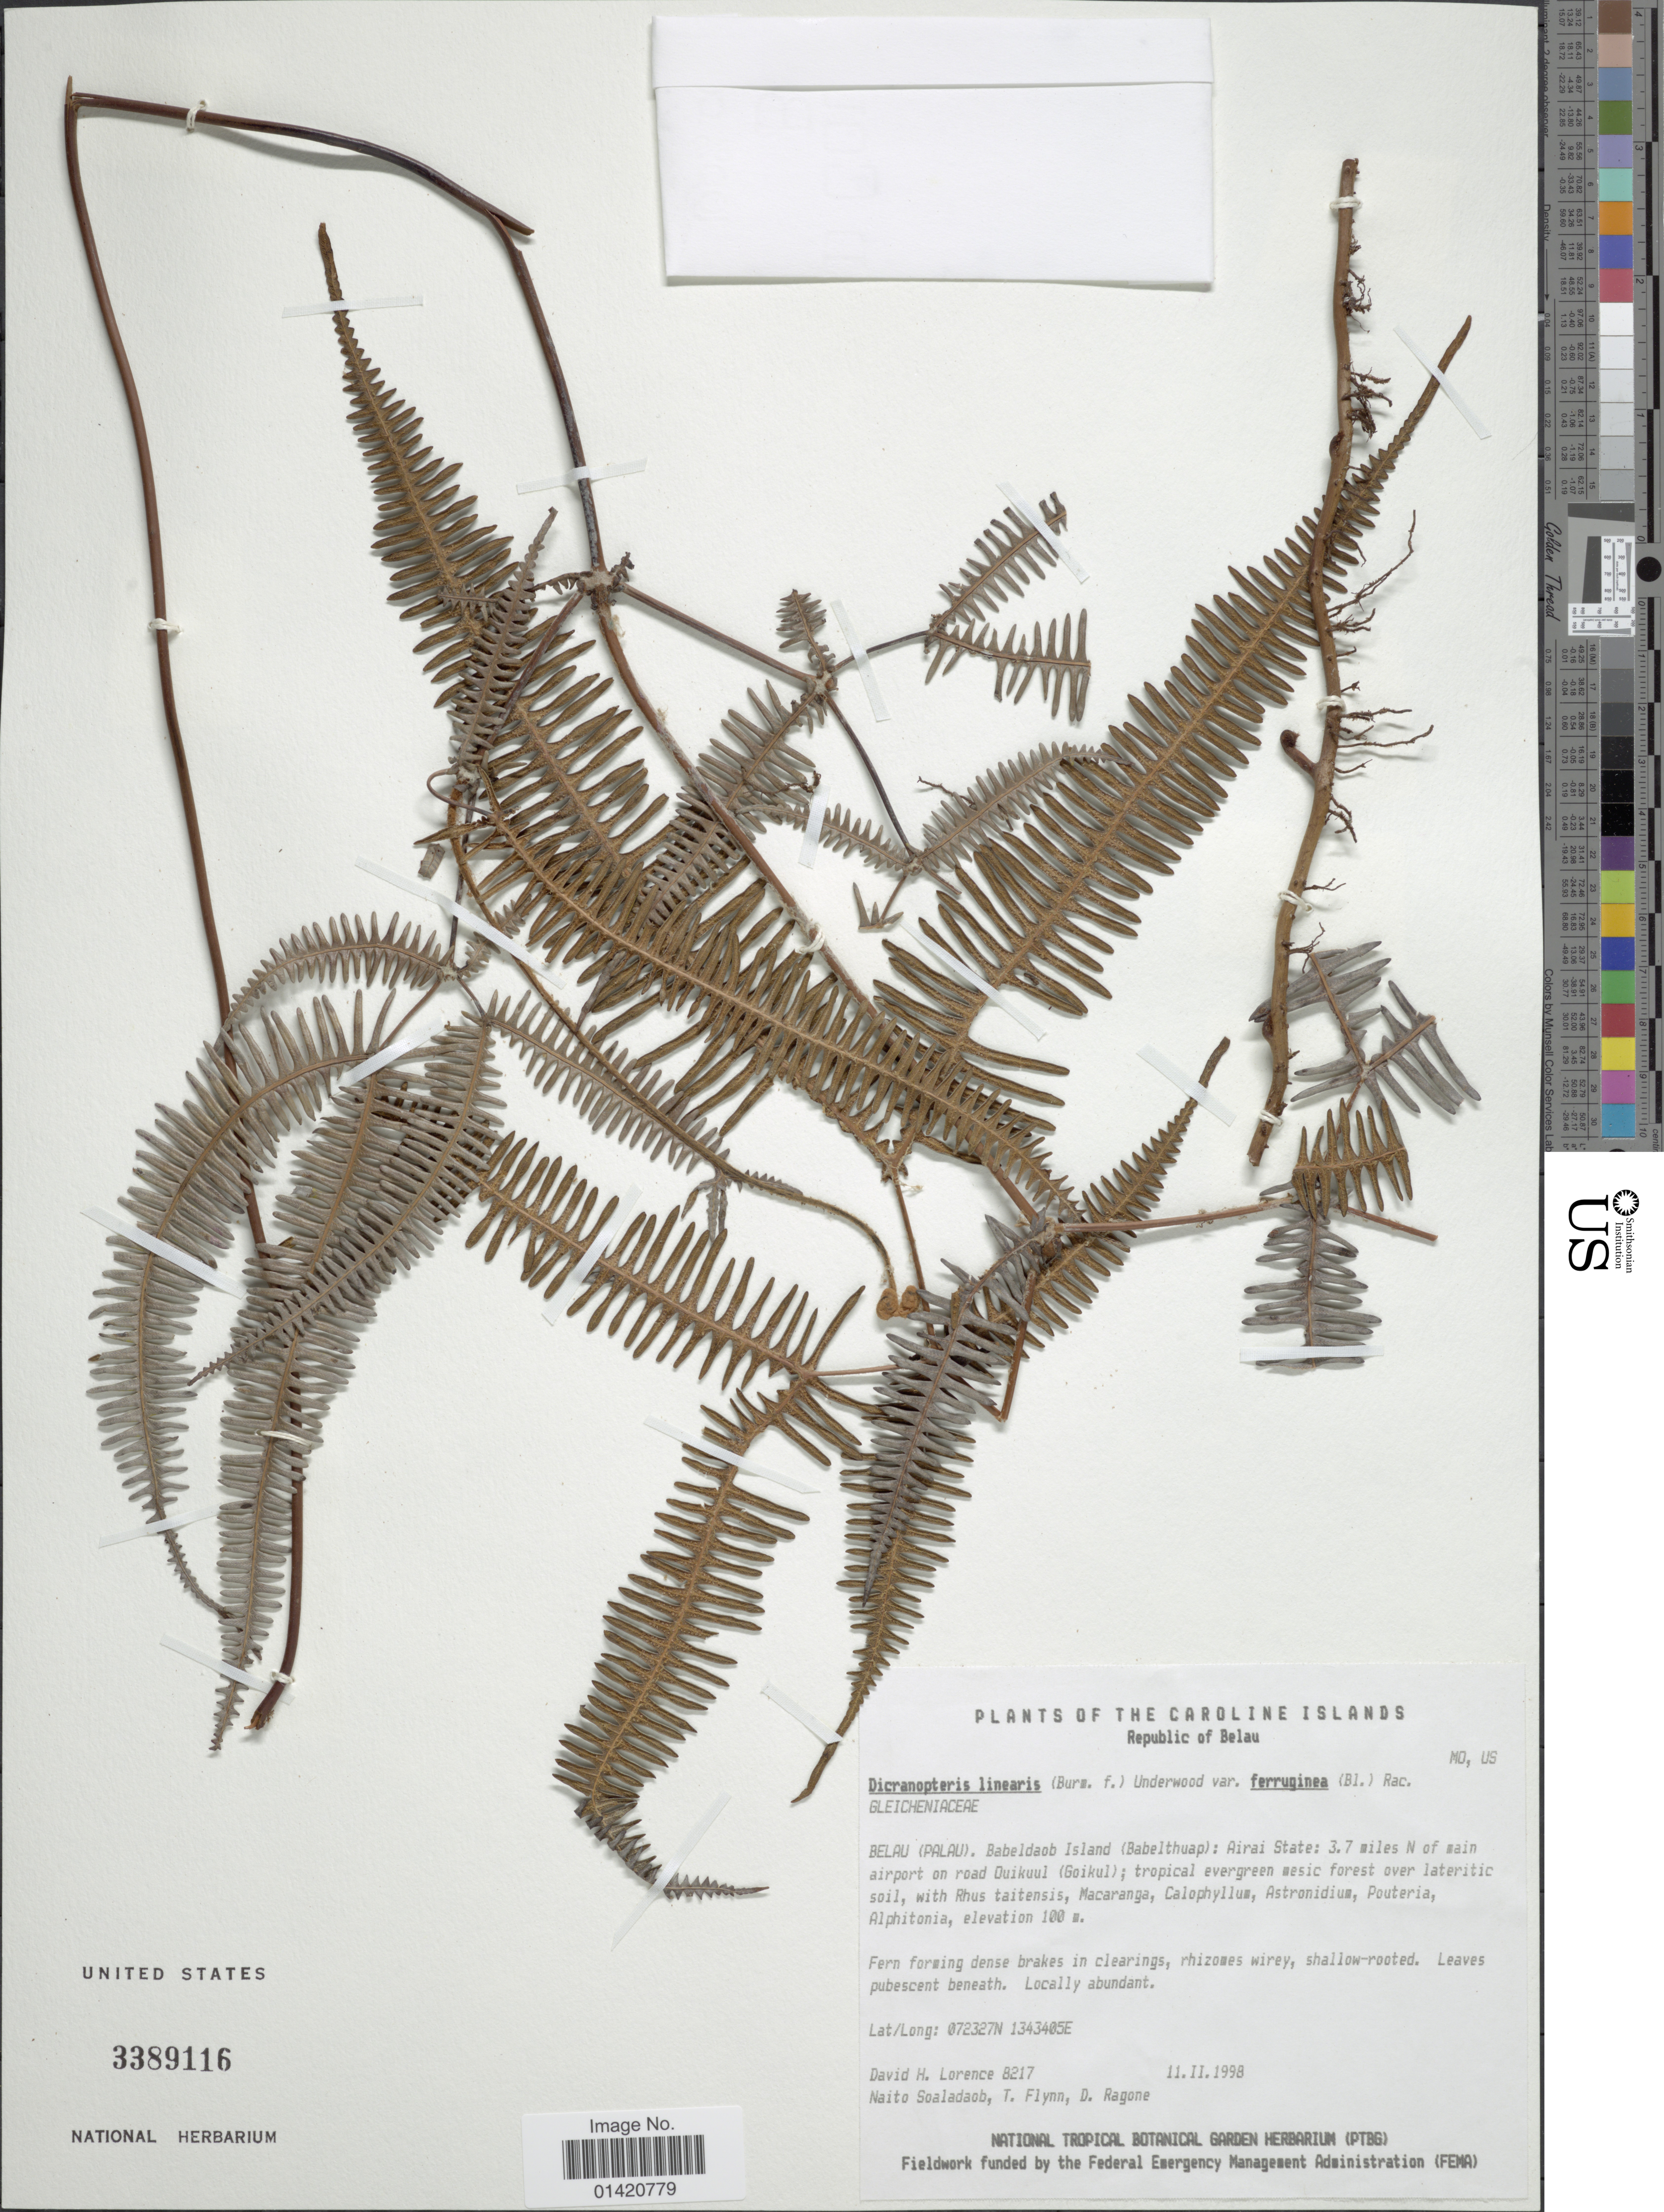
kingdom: Plantae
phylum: Tracheophyta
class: Polypodiopsida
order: Gleicheniales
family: Gleicheniaceae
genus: Dicranopteris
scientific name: Dicranopteris linearis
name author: (Burm. f.) Underw.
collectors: D. Lorence, N. Soaladaob, T. Flynn & D. Ragone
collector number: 8217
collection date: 1998-02-11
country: Palau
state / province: Airai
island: Babeldaob [Babelthuap]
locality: Babeldaob Island (Bablethuap): Airai State: 3.7 miles N of main airport on road Quikuul (Goikul)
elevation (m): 100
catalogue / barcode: US 3389116